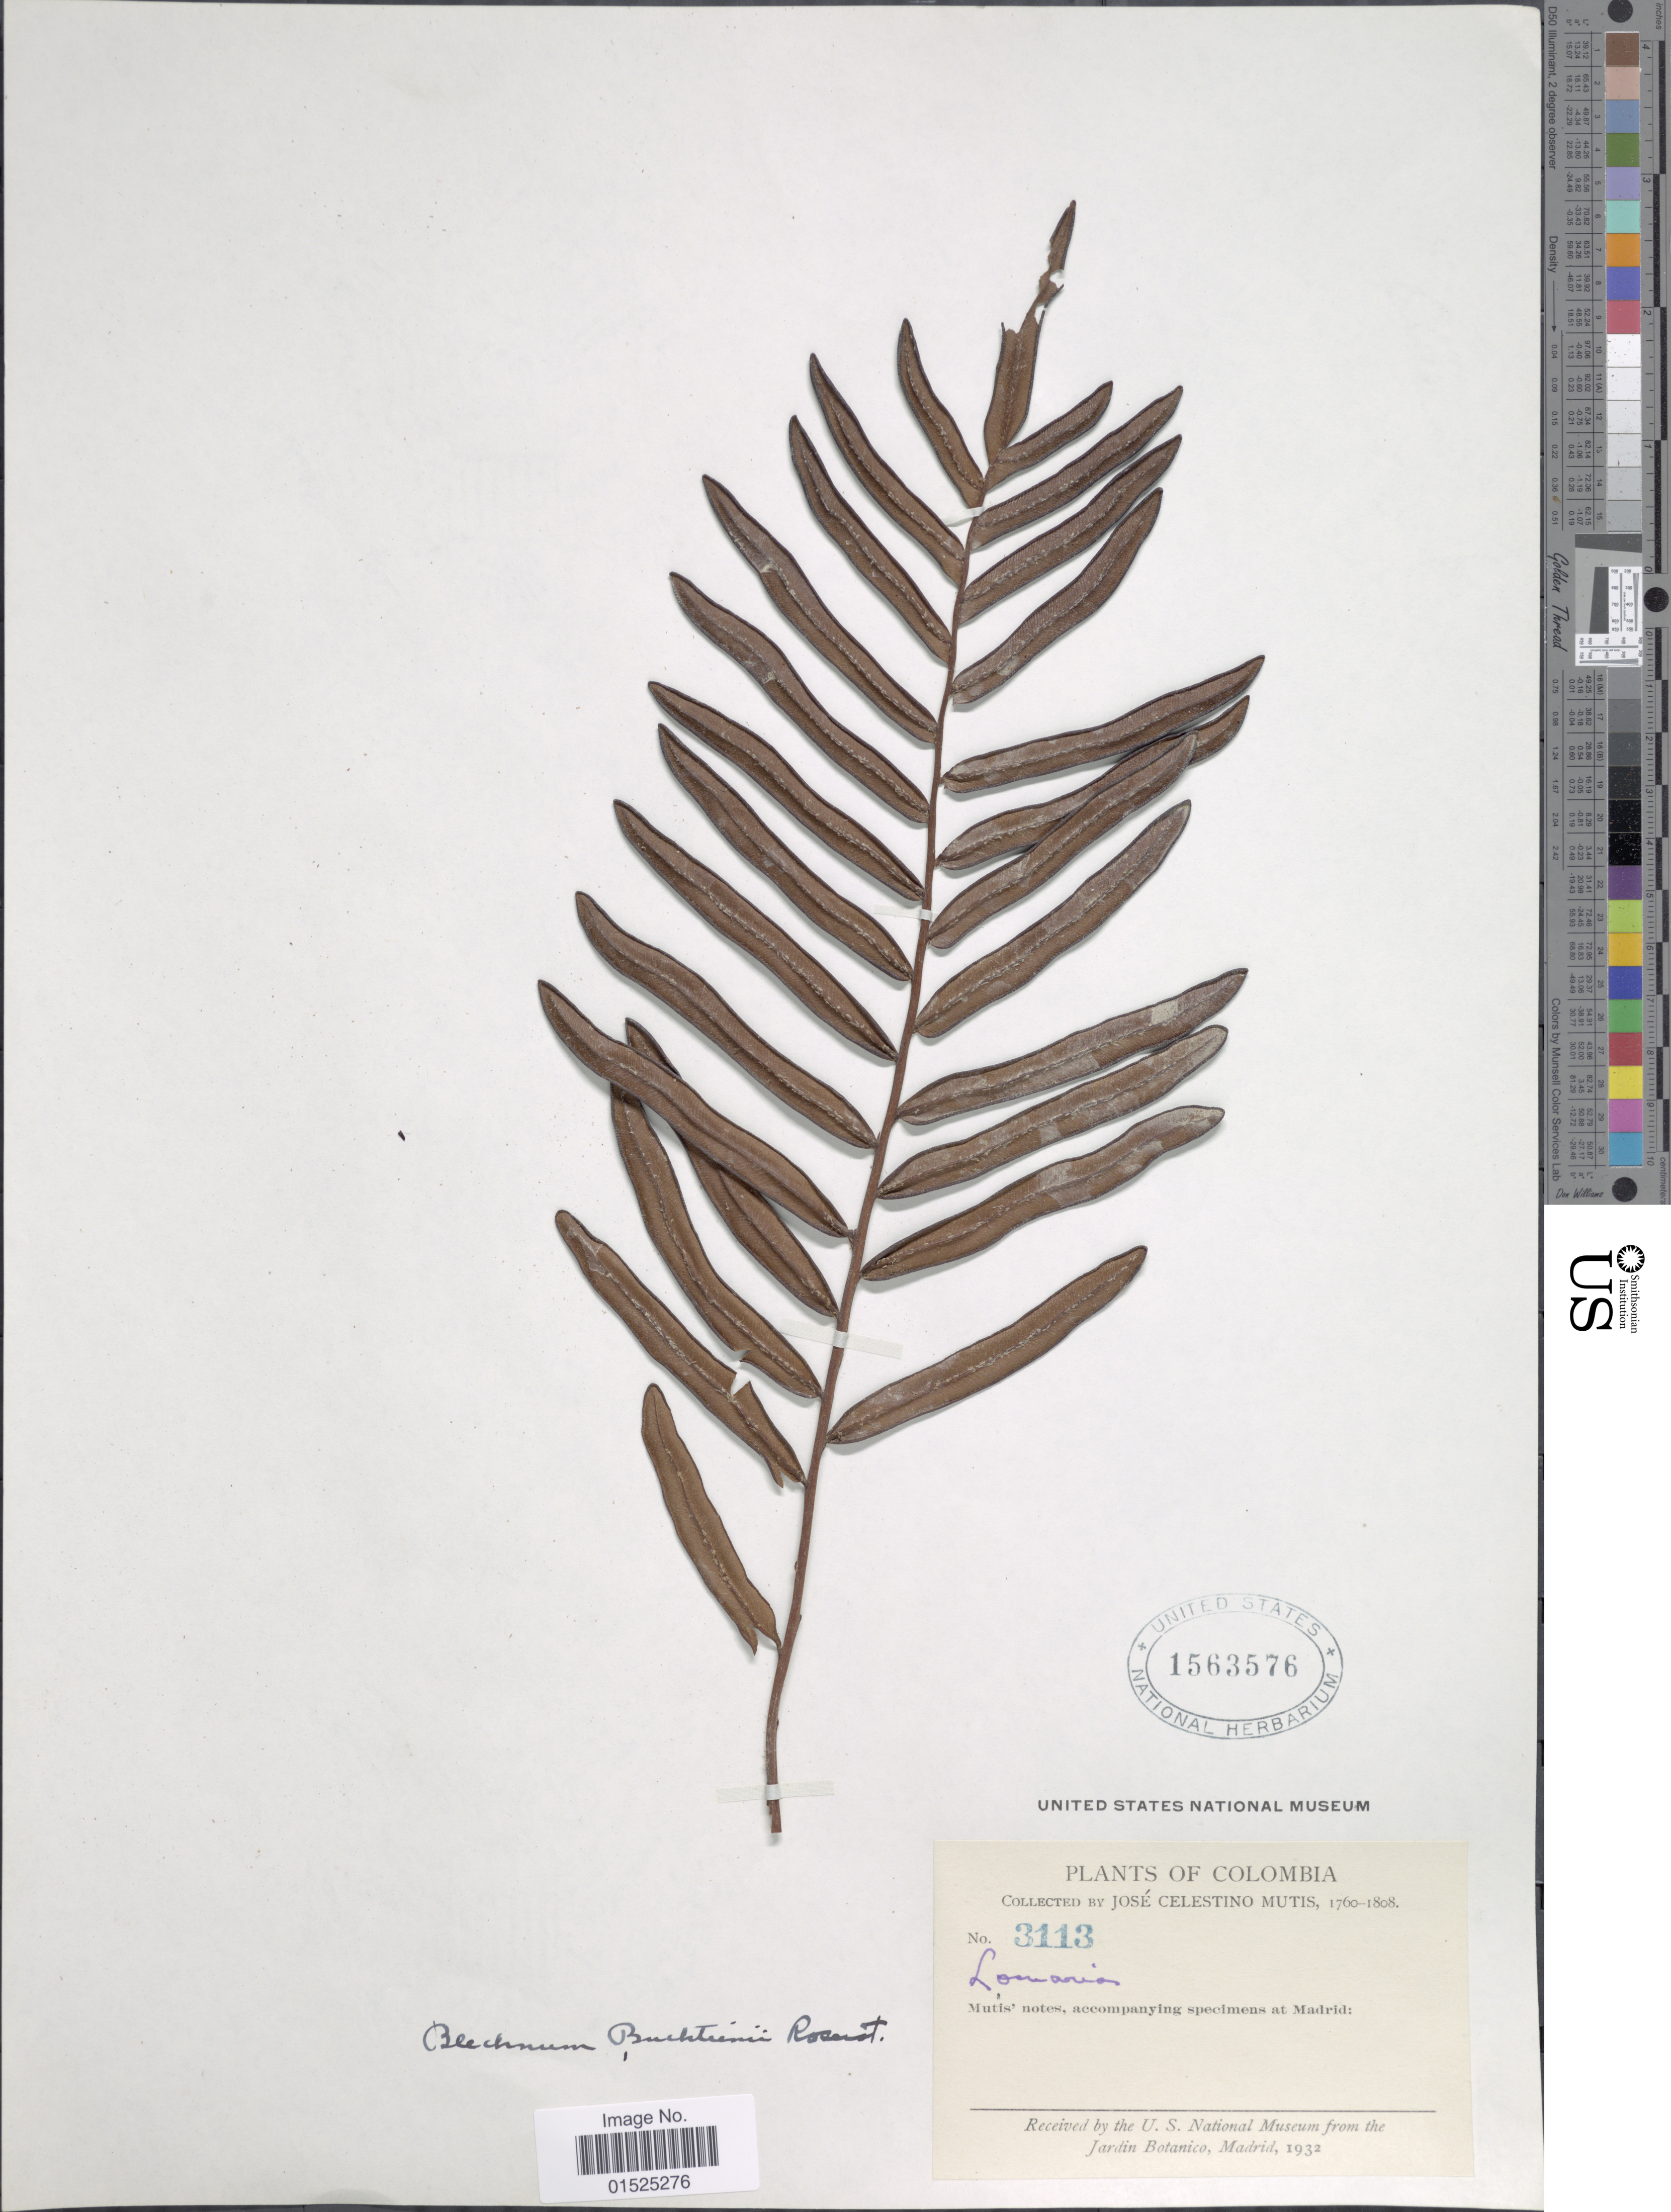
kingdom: Plantae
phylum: Tracheophyta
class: Polypodiopsida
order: Polypodiales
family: Blechnaceae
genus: Blechnum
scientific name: Blechnum auratum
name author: (Fée) R.M. Tryon & Stolze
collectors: J. C. B. Mutis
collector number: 3113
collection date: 1760/1808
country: Colombia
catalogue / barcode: US 3295833